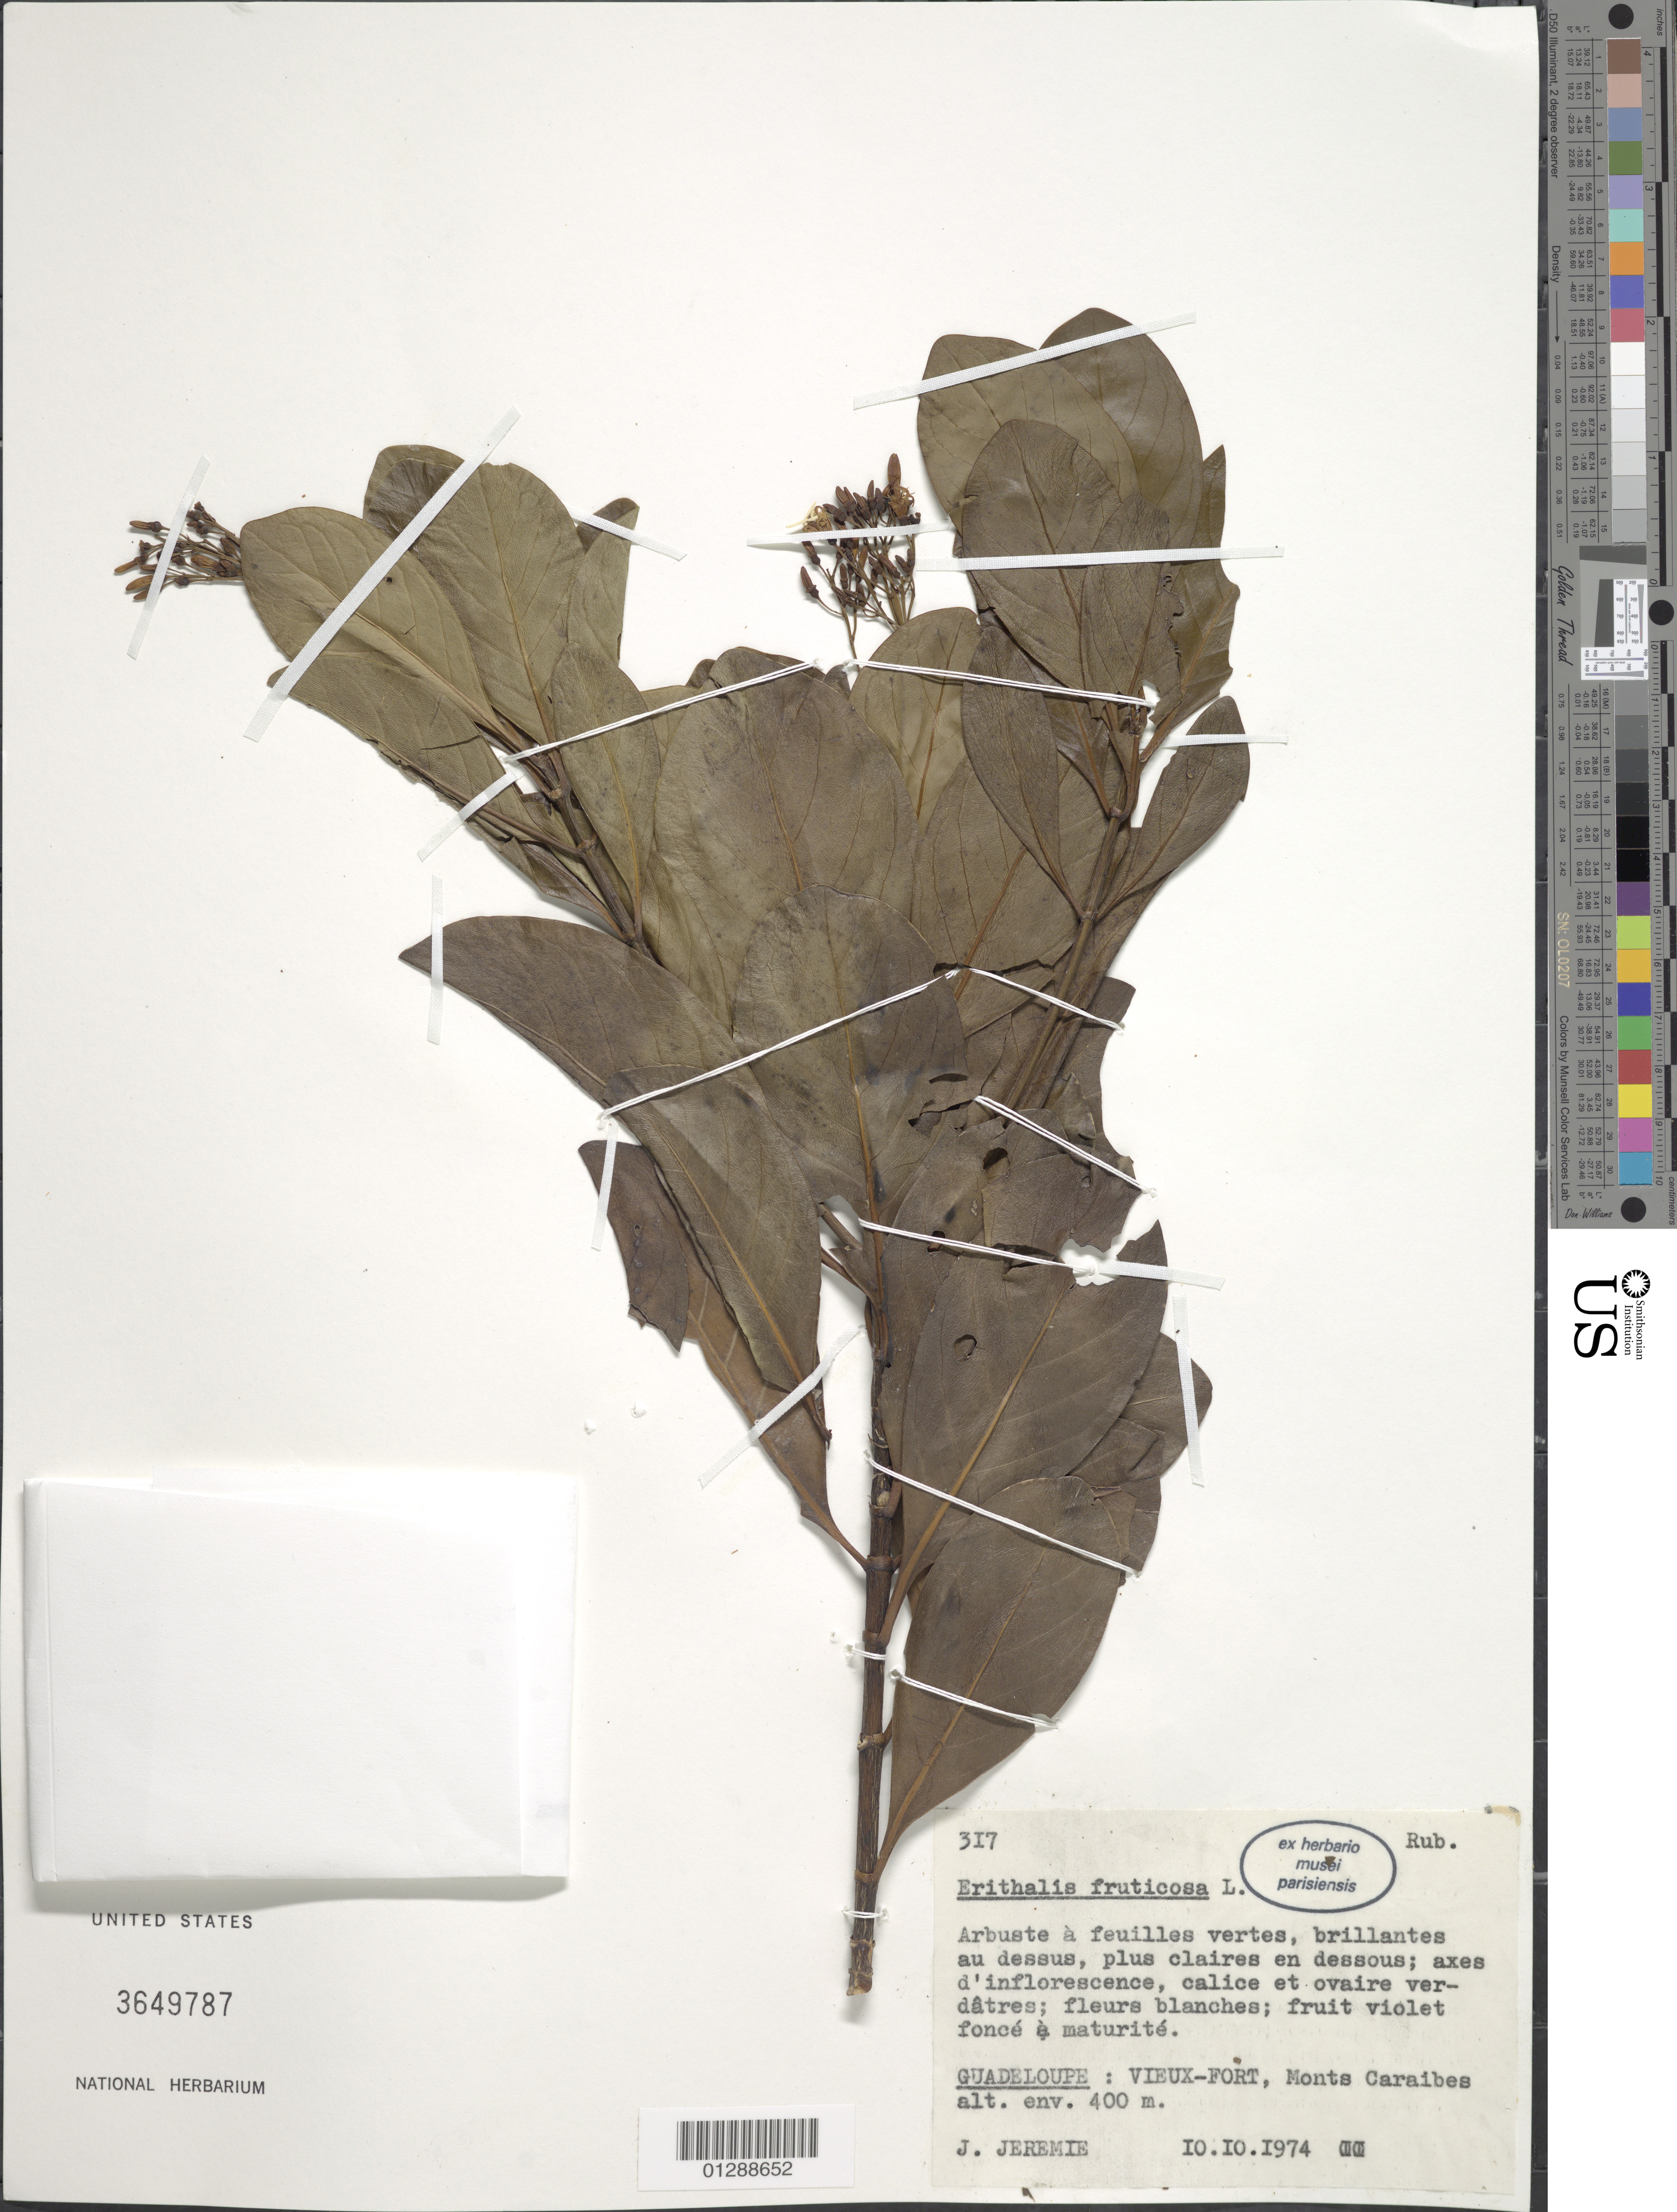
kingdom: Plantae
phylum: Tracheophyta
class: Magnoliopsida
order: Gentianales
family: Rubiaceae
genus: Erithalis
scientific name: Erithalis fruticosa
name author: L.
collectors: J. Jérémie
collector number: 317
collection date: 1974-10-10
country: Guadeloupe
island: Basse-Terre I.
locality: Vieux-Fort, Monts Caraibes.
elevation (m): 400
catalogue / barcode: US 3649787